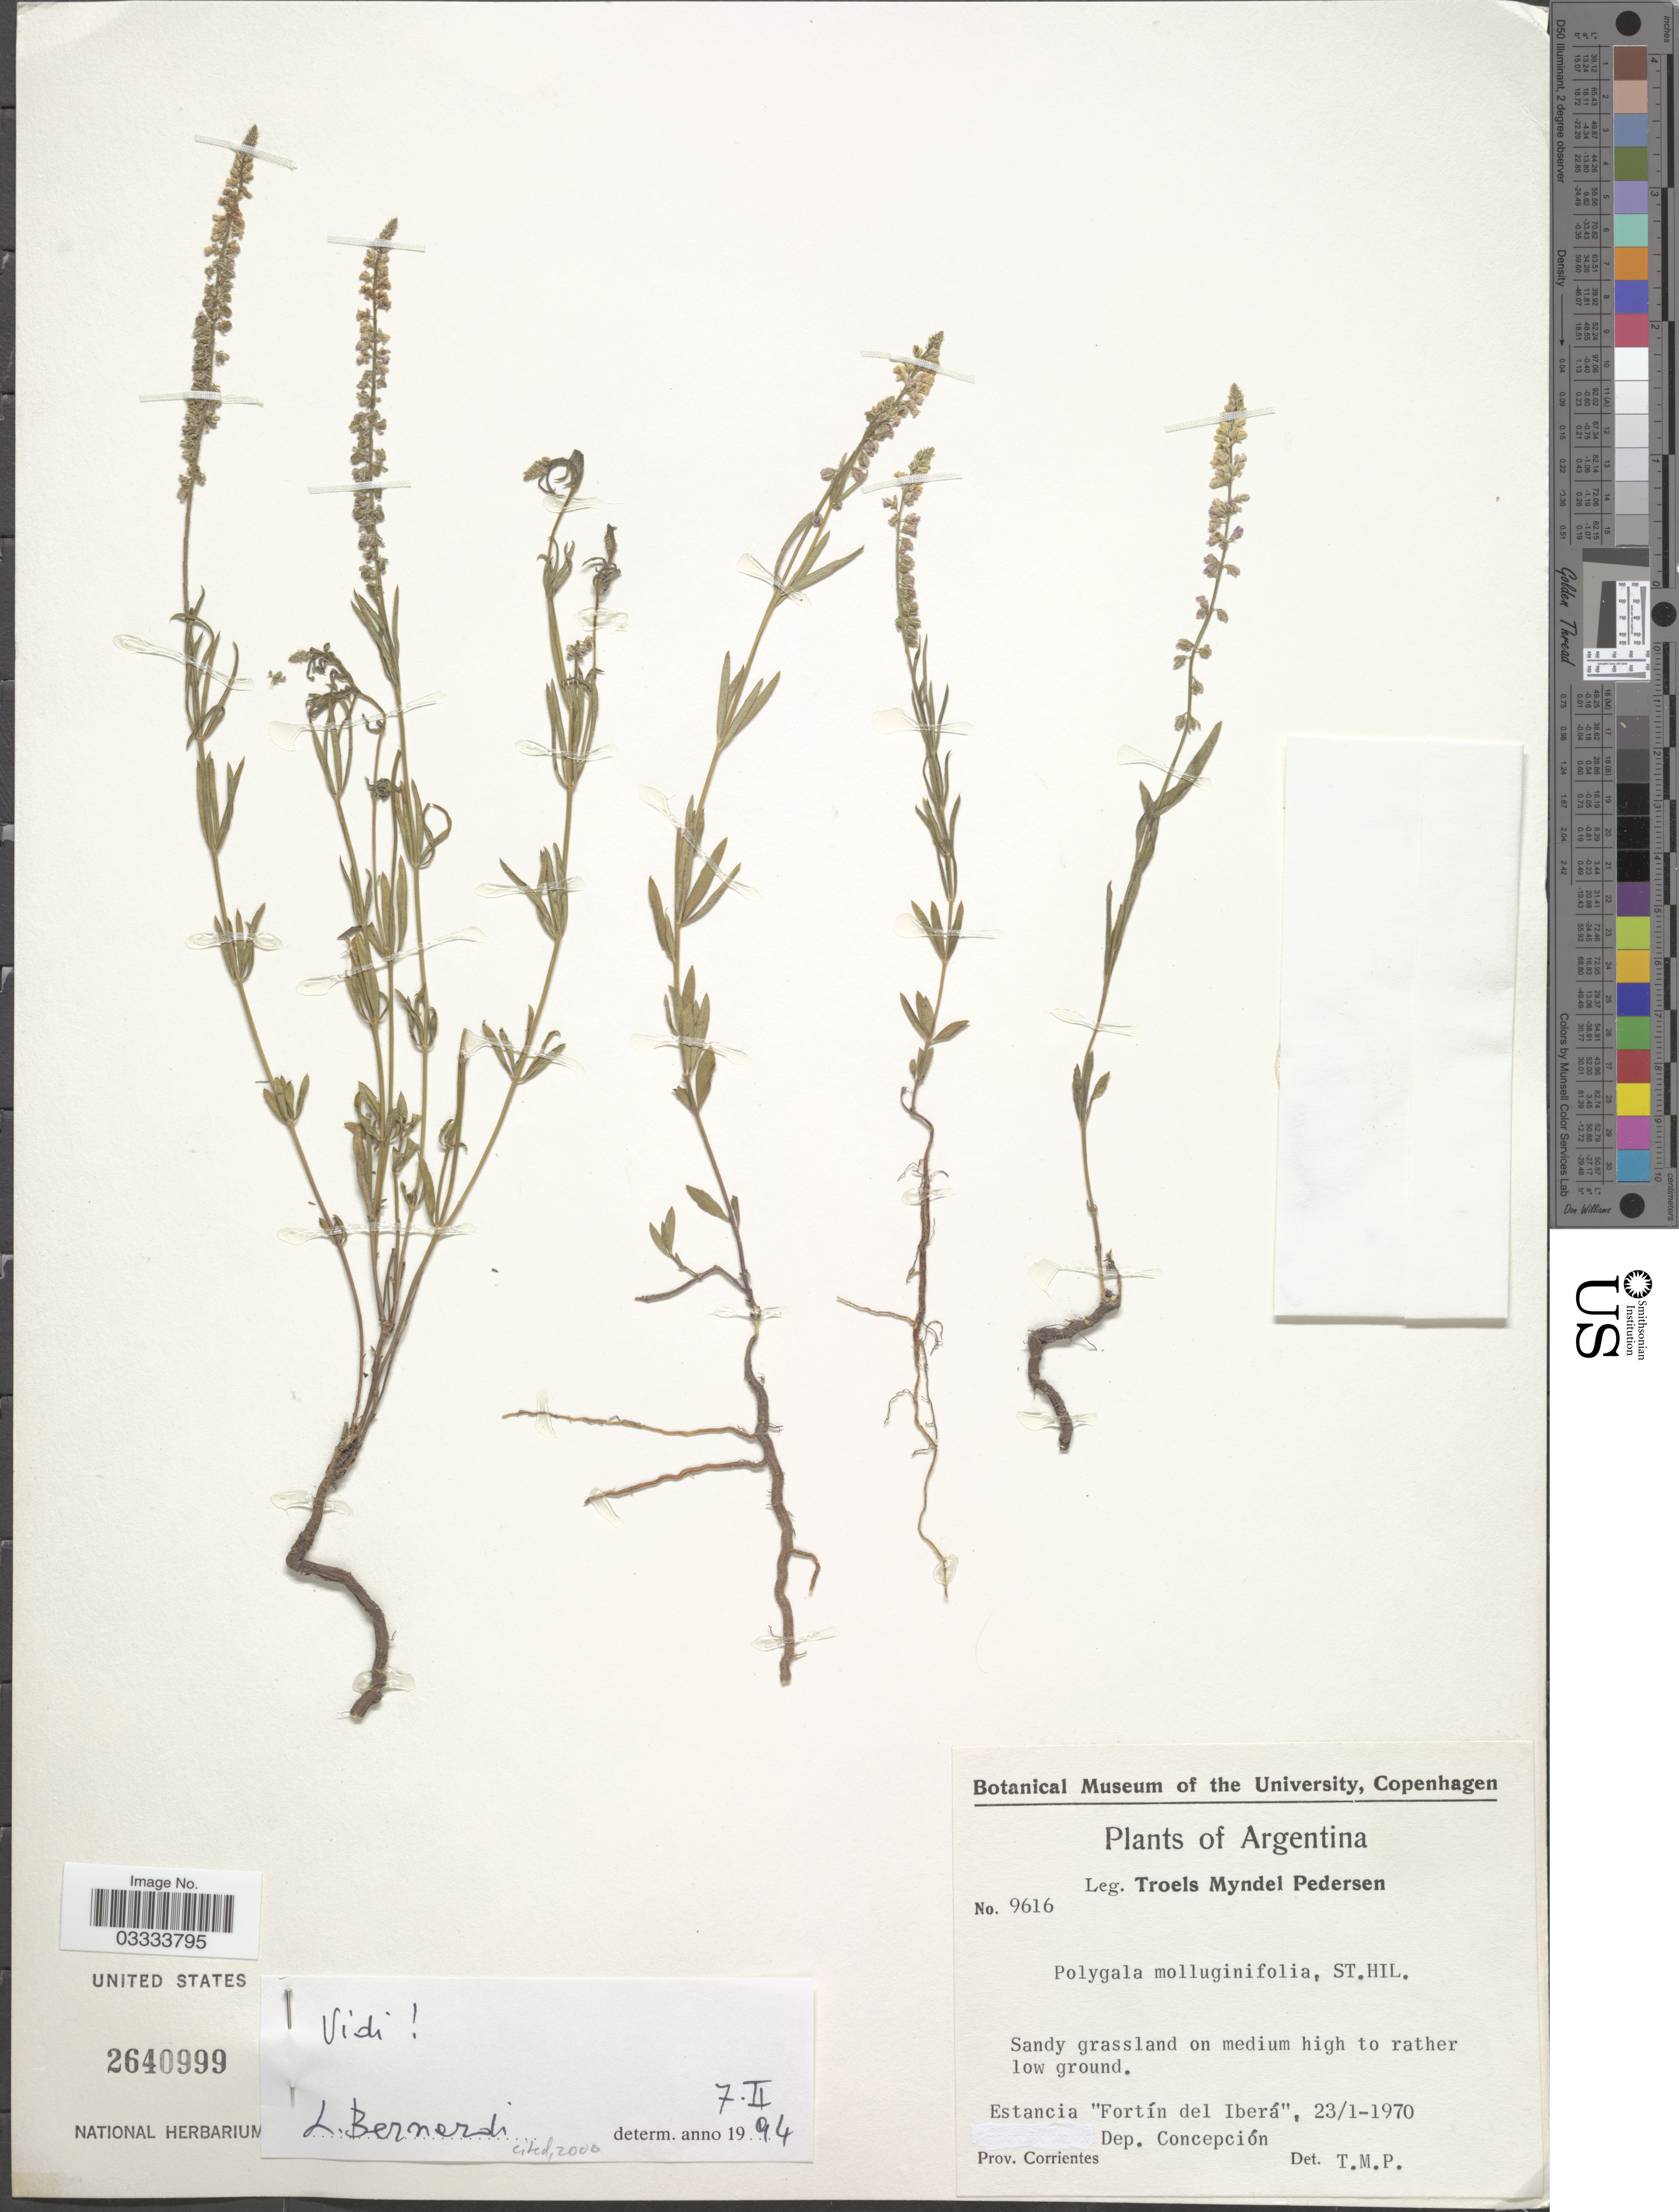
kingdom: Plantae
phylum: Tracheophyta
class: Magnoliopsida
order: Fabales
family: Polygalaceae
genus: Polygala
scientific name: Polygala molluginifolia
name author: A. St.-Hil. & Moq.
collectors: T. Pederson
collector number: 9616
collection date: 1970-01-23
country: Argentina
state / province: Corrientes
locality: Estancia "Fortín del Iberá", Dep. Concepción.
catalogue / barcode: US 2640999